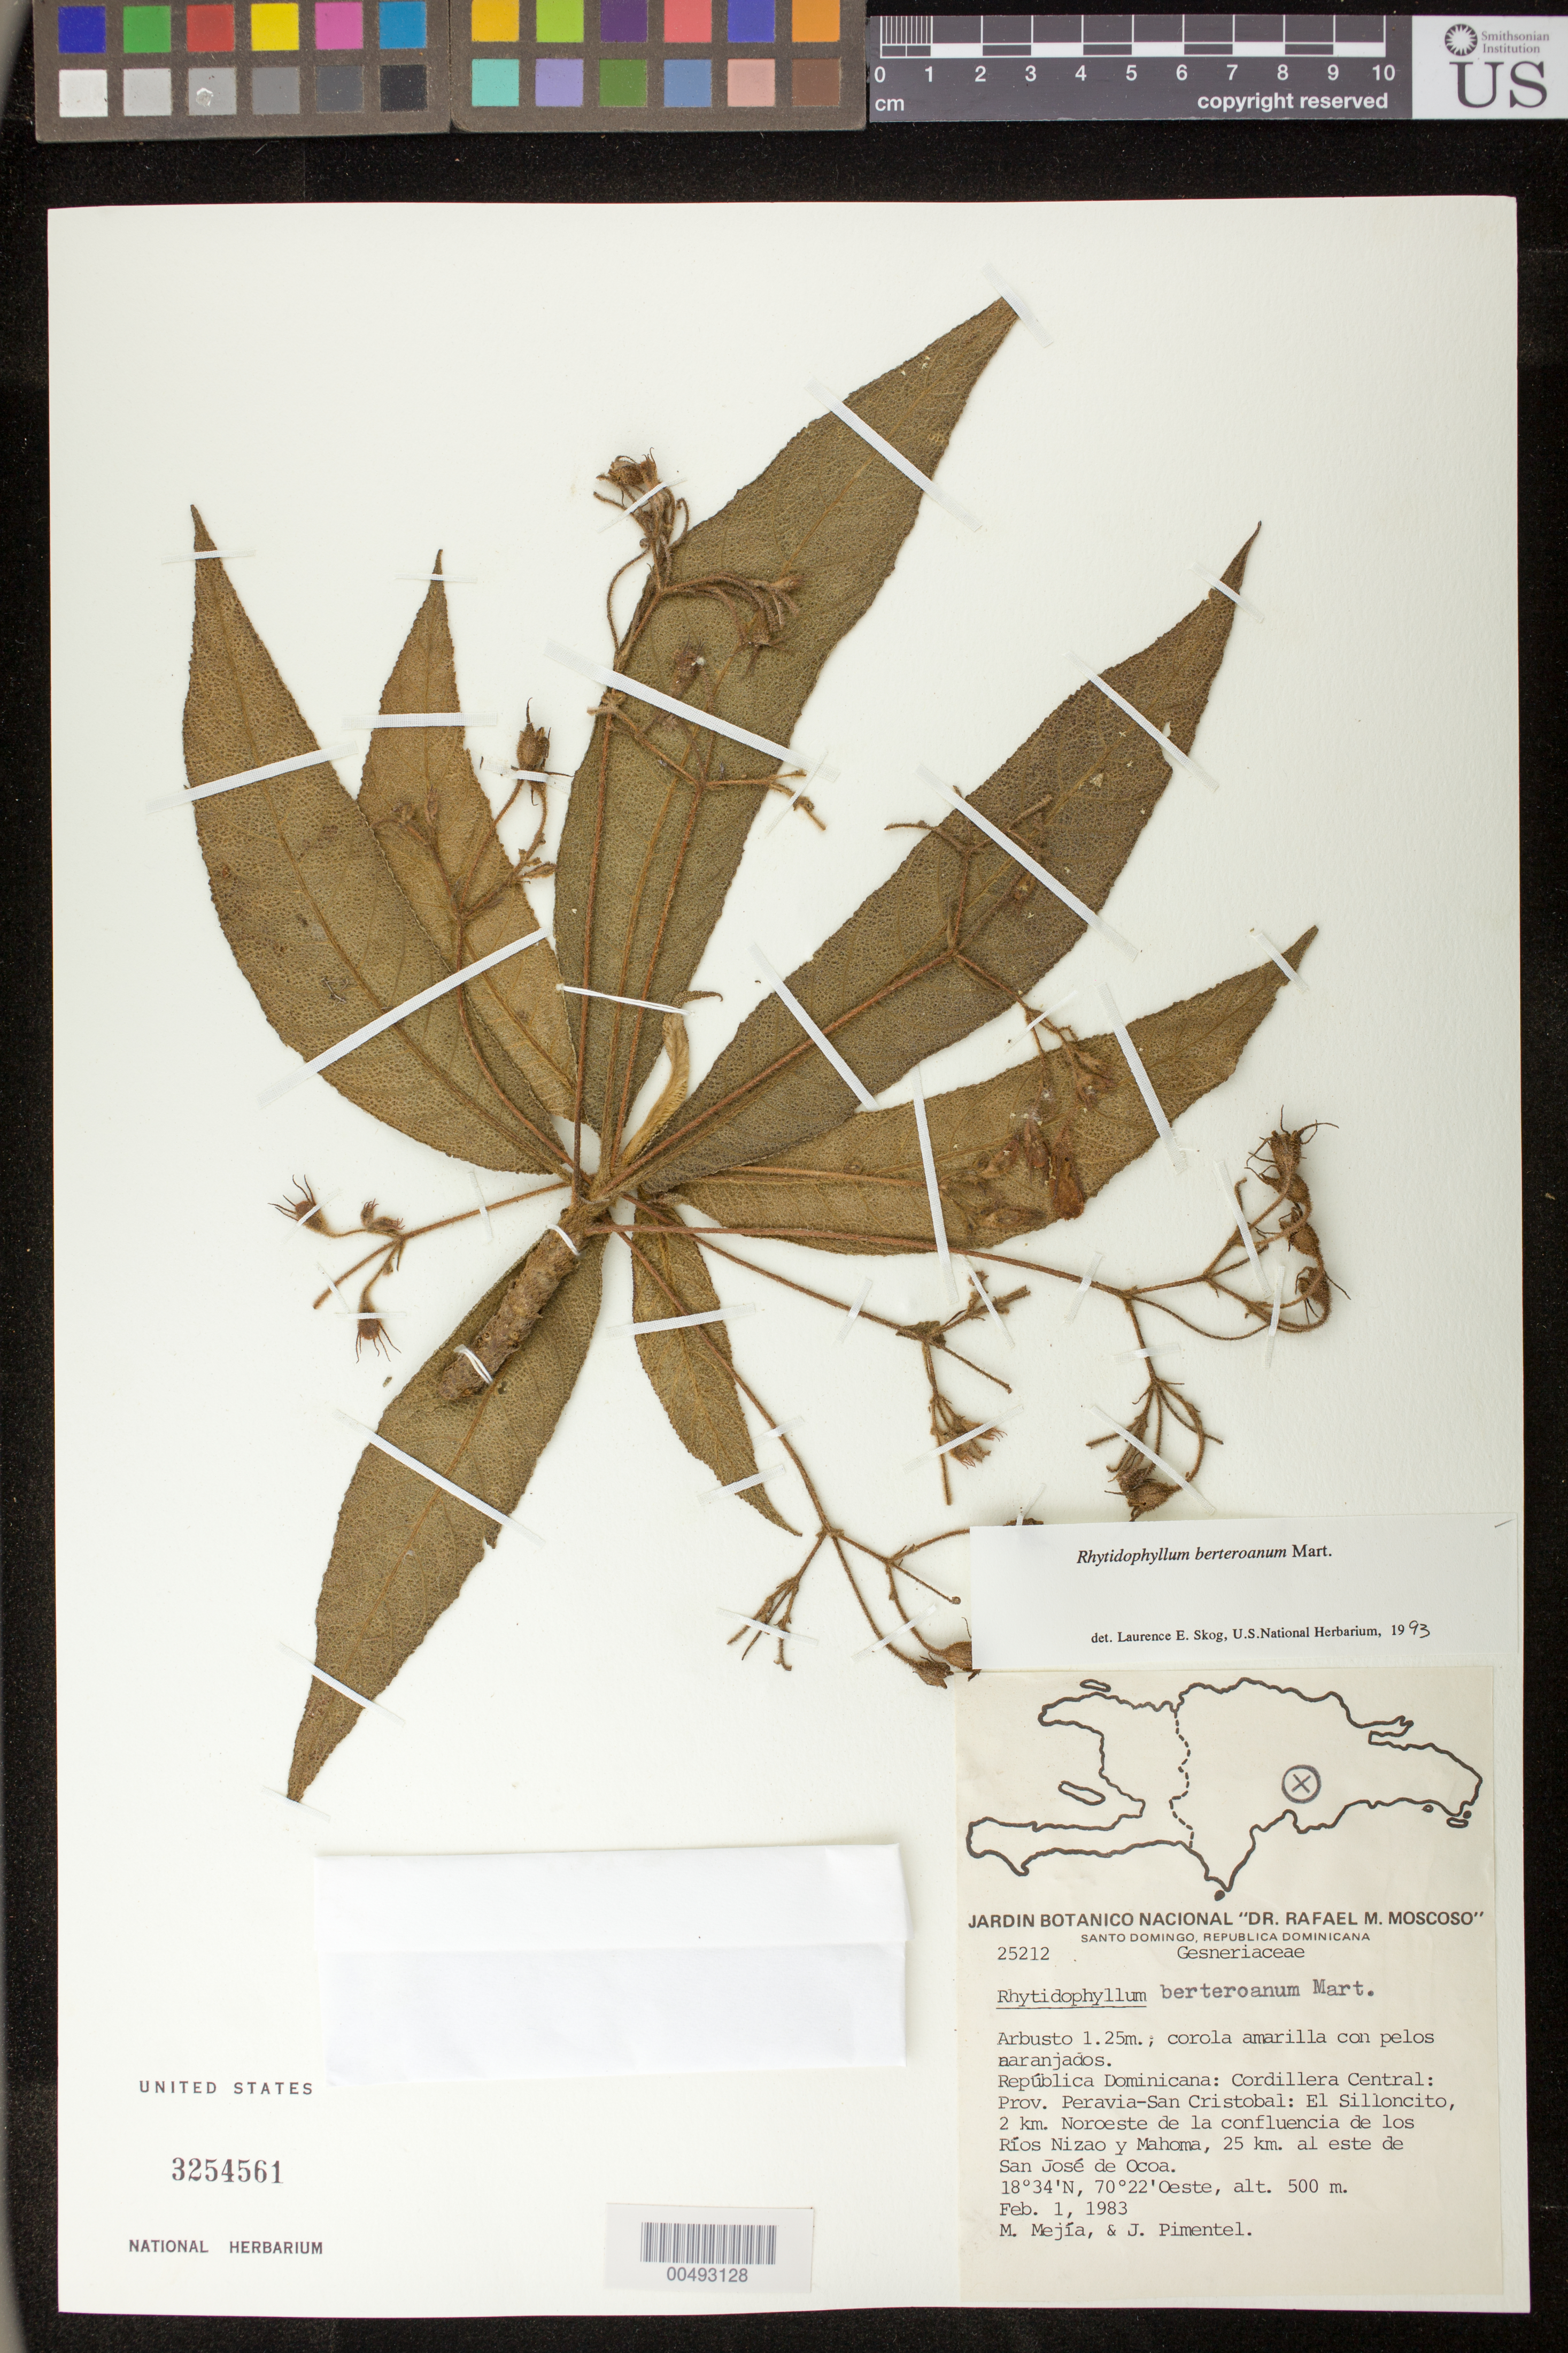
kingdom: Plantae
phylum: Tracheophyta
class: Magnoliopsida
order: Lamiales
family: Gesneriaceae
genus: Rhytidophyllum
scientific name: Rhytidophyllum berteroanum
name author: Mart.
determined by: Skog, Laurence E.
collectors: M. Mejia & J. Pimentel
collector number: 25212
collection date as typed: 01 Feb 1983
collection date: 1983-02-01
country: Dominican Republic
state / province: Peravia / San Cristóbal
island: Hispaniola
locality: Cordillera Central: Prov. Peravia-San Cristobal: El Silloncito, 2 km NW de la confluencia de los Ríos Nizao y Mahoma, 25 km al E de San José de Ocoa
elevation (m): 500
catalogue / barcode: US 3254561